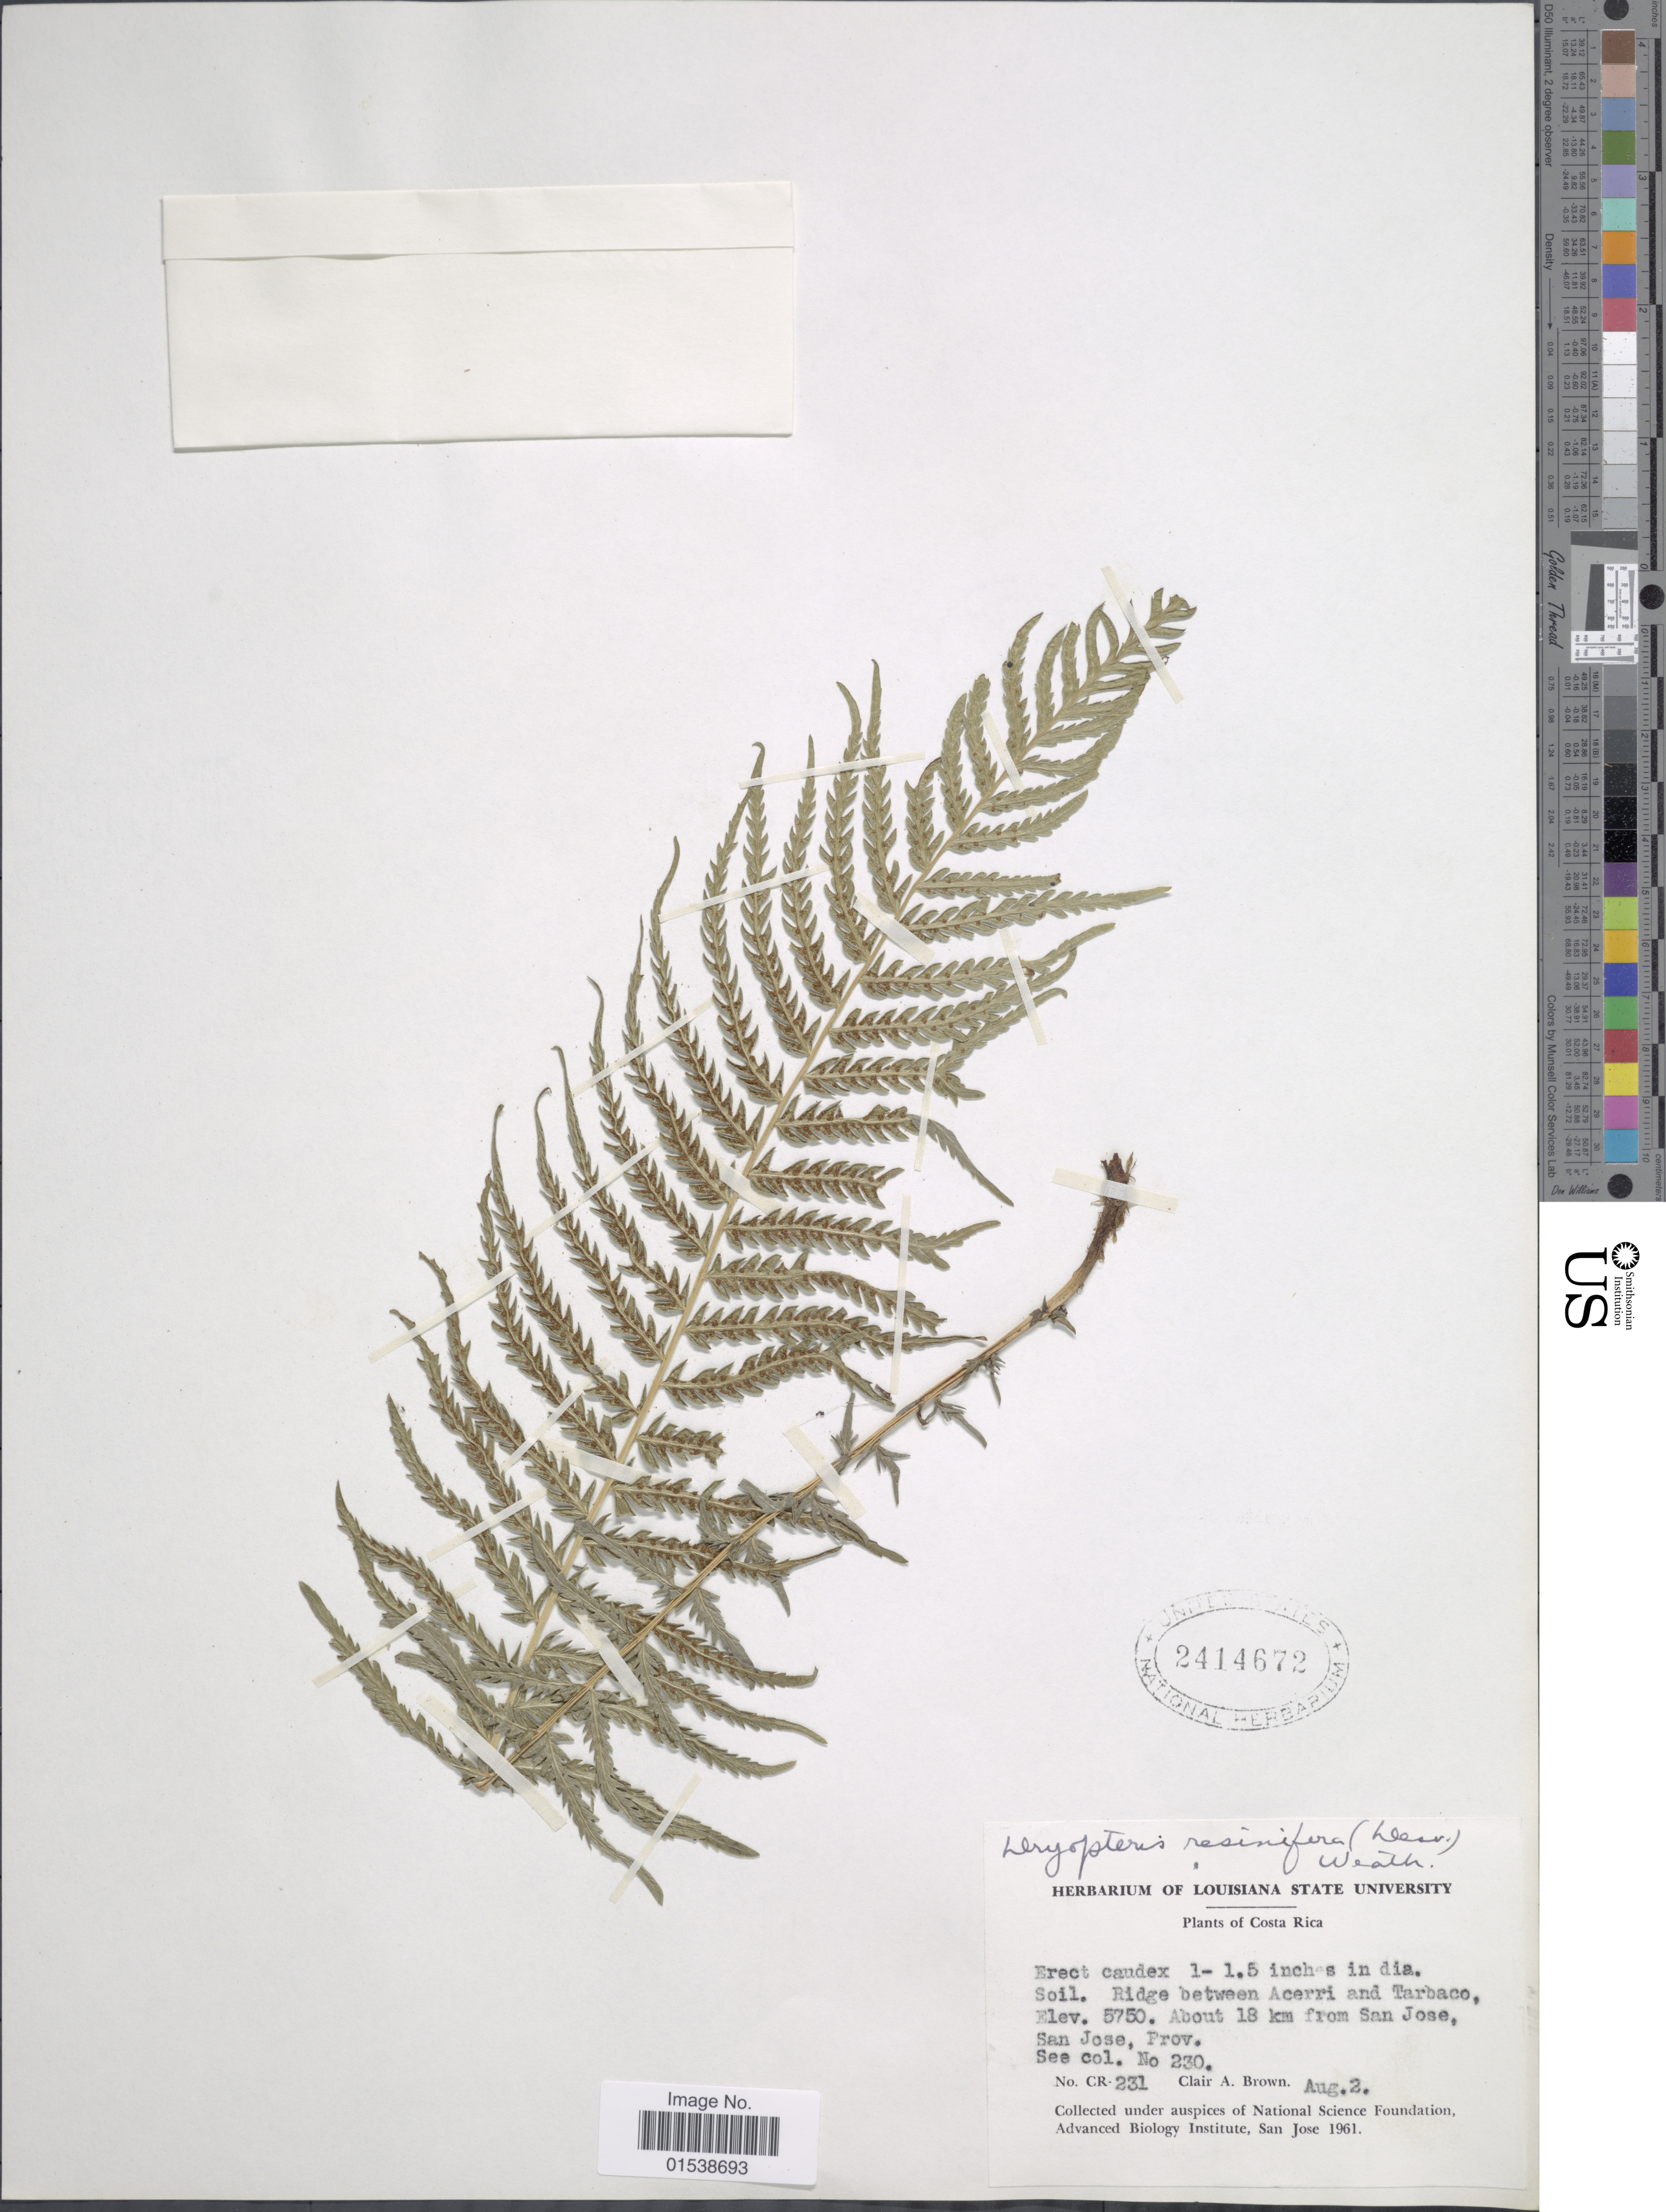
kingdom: Plantae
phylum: Tracheophyta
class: Polypodiopsida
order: Polypodiales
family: Thelypteridaceae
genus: Amauropelta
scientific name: Amauropelta resinifera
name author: (Desv.) Pic. Serm.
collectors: C. A. Brown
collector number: CR-231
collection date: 1961-08-02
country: Costa Rica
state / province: San José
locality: Ridge between Acerri and Tarbaco, about 18 km from San Jose, San Jose Prov.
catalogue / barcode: US 2414672